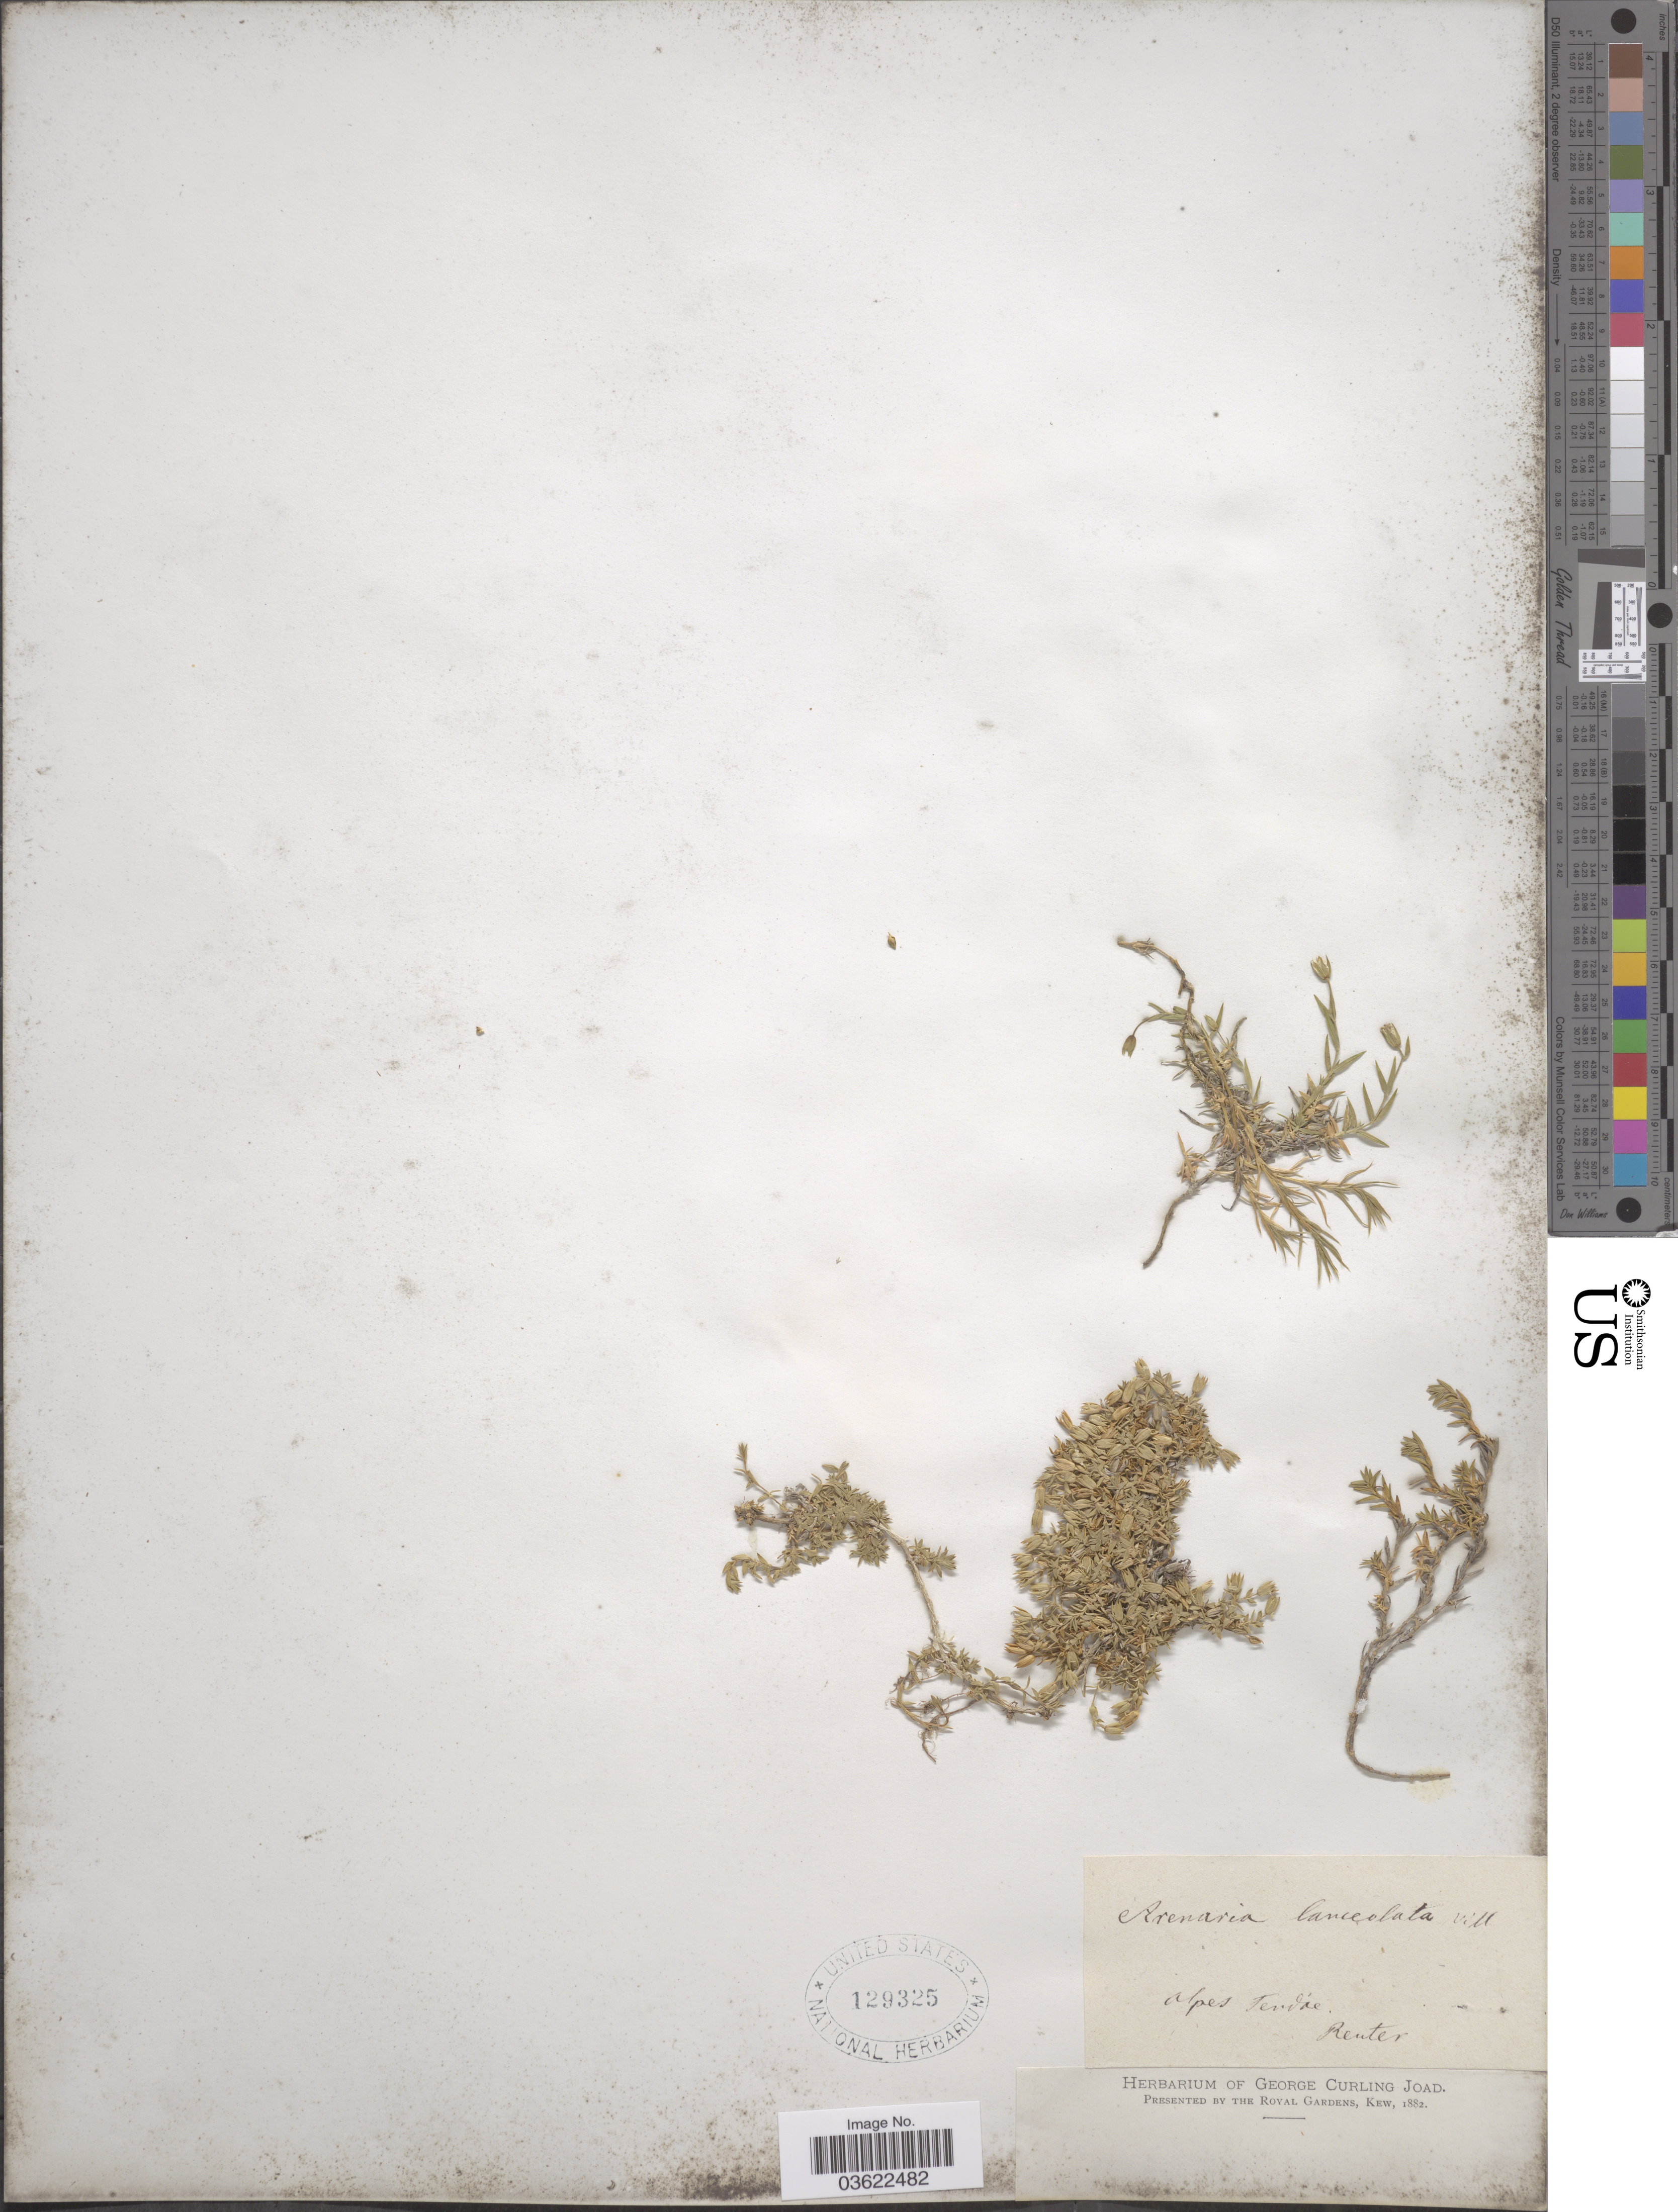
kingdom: Plantae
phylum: Tracheophyta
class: Magnoliopsida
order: Caryophyllales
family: Caryophyllaceae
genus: Facchinia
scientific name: Facchinia rupestris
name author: (Scop.) Dillenb. & Kadereit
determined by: Strong, Mark T., (BOT), Smithsonian Institution - National Museum of Natural History (UNITED STATES)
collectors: -. Reuter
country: France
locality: Alpes Tendáe.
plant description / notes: Miixed with (letter B marked on sheet) Facchinia lanceolata (All.) Rchb.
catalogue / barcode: US 129325